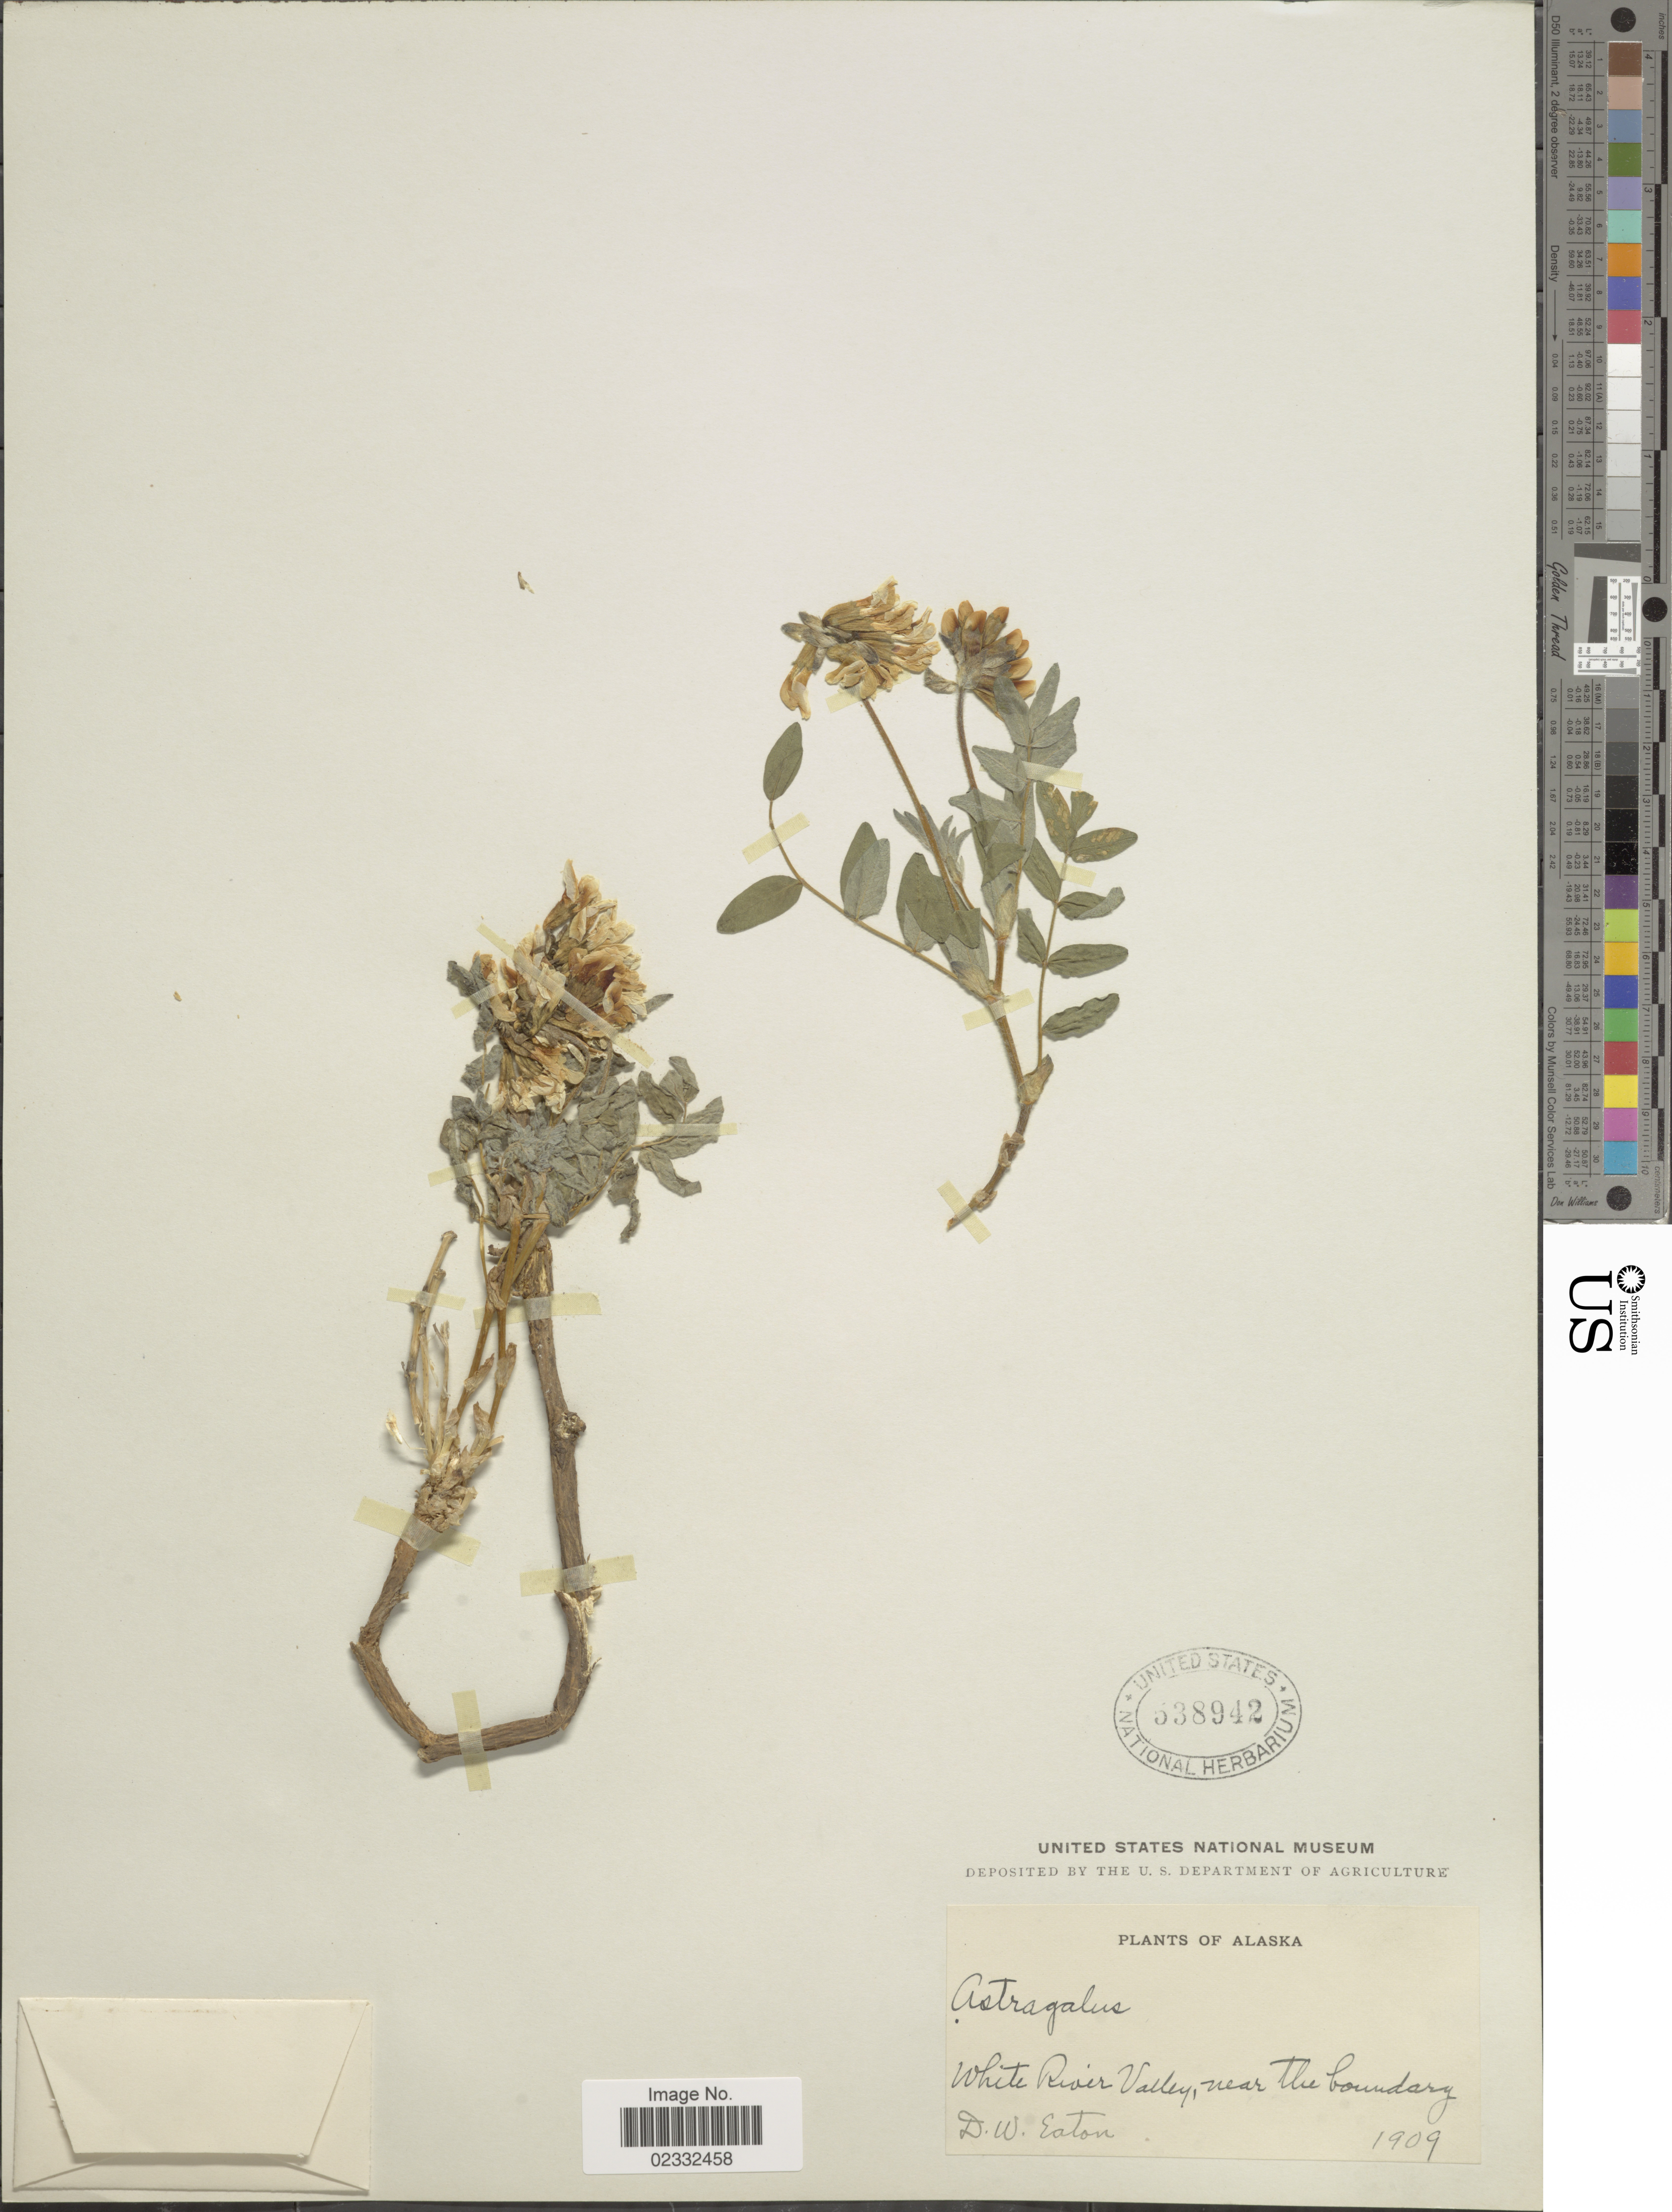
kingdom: Plantae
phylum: Tracheophyta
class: Magnoliopsida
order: Fabales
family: Fabaceae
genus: Astragalus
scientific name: Astragalus littoralis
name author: (Hook.) Coville & Standl. ex Mertie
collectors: D. Eaton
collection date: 1909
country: United States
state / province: Alaska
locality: Alaska, White River valley, near the boundary.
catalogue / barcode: US 538942